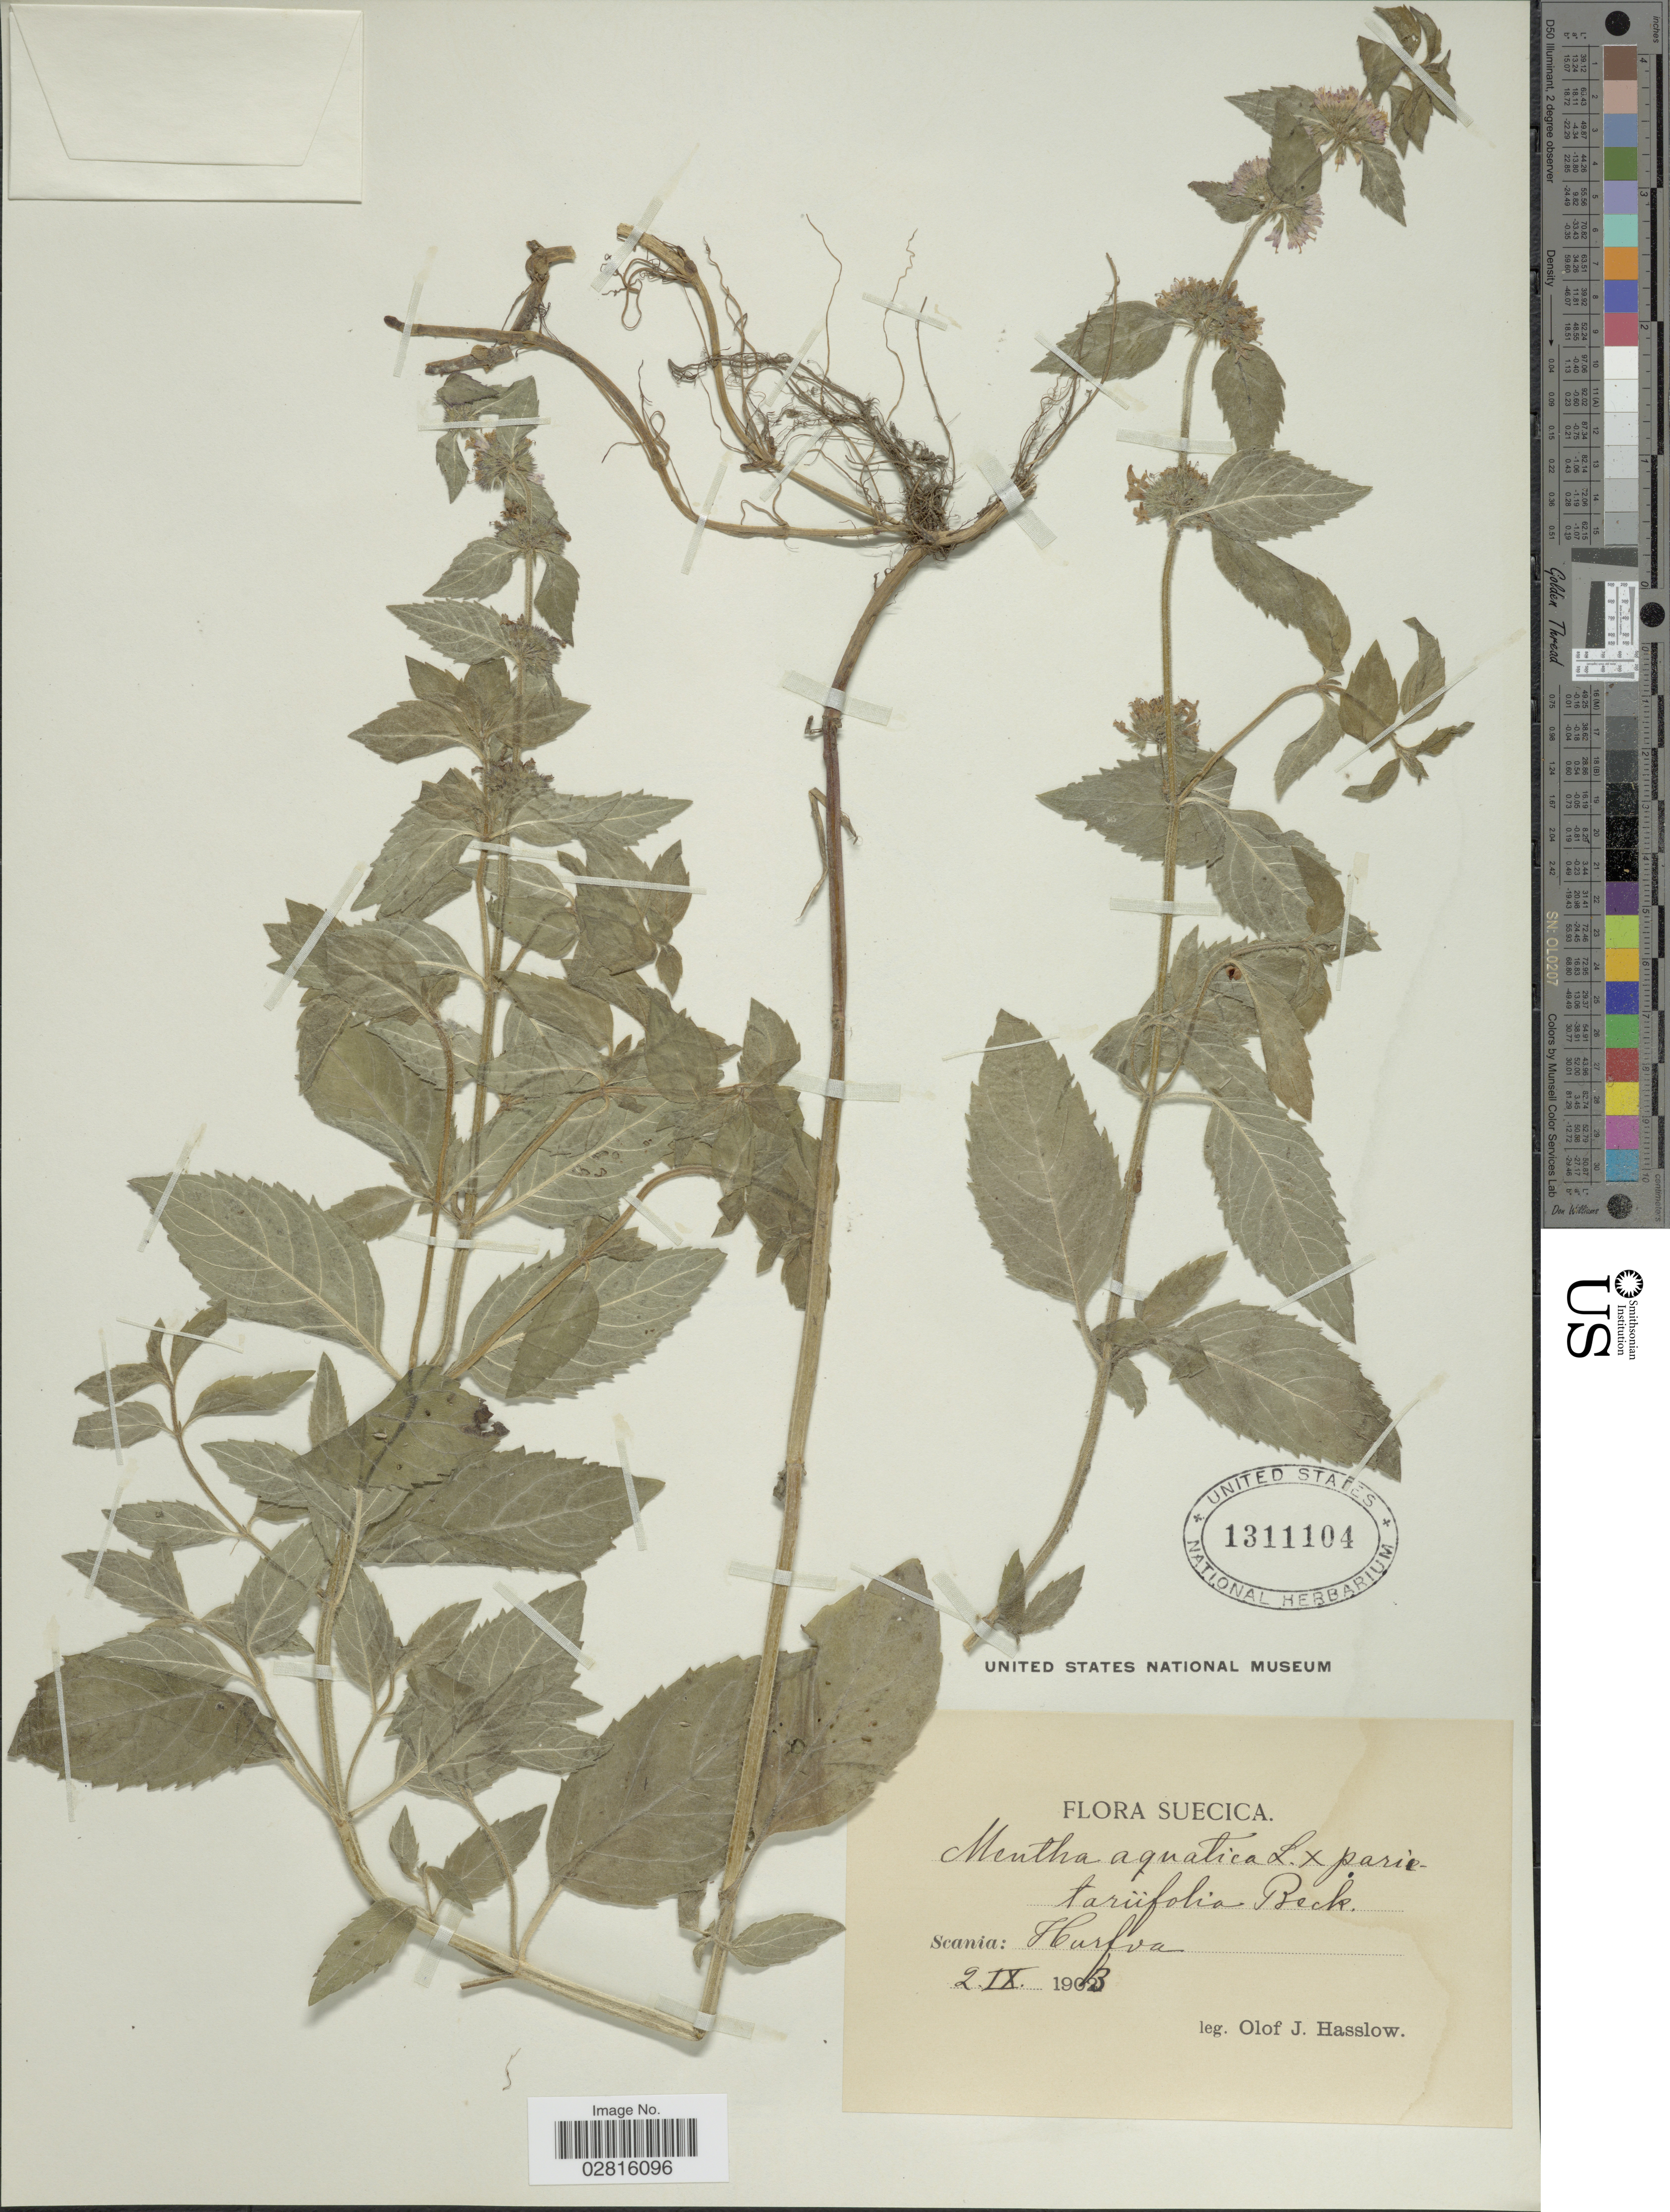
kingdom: Plantae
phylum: Tracheophyta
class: Magnoliopsida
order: Lamiales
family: Lamiaceae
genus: Mentha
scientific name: Mentha aquatica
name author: L.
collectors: O. Hasslow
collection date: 1903-09-02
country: Sweden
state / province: Skåne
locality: Suecica. Scania: Hurfva.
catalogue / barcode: US 1311104